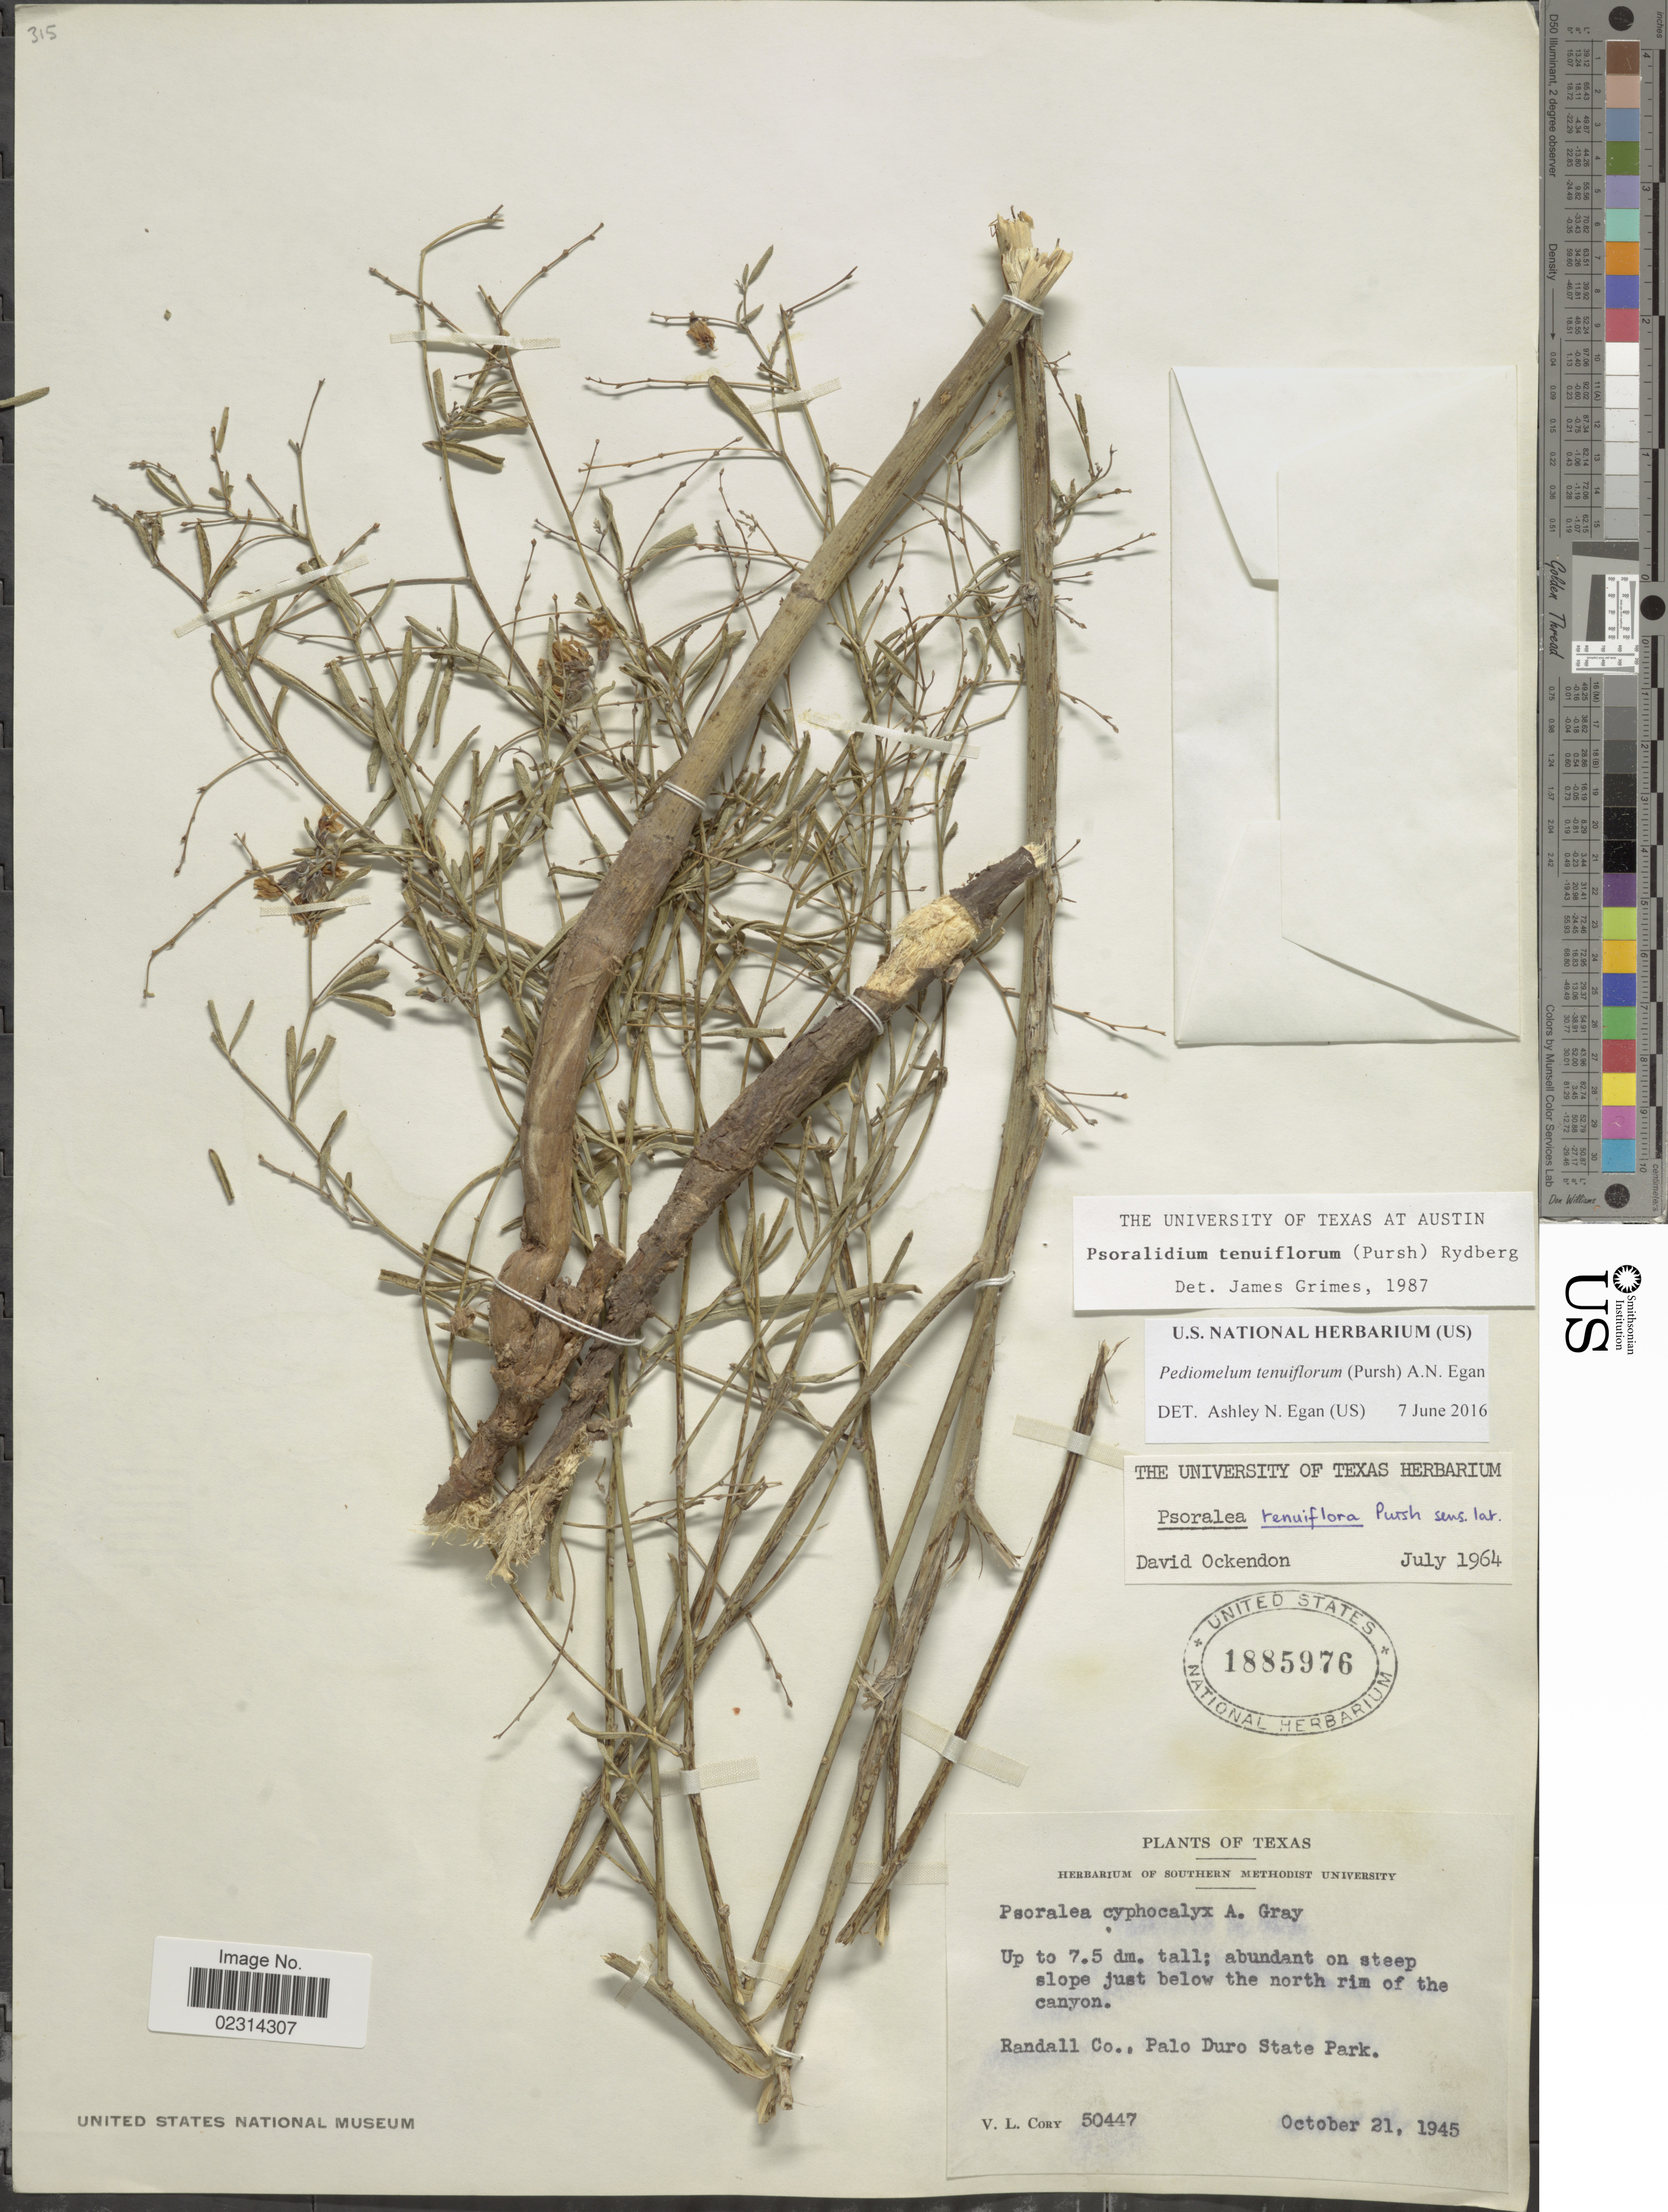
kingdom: Plantae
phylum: Tracheophyta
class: Magnoliopsida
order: Fabales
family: Fabaceae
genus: Psoralidium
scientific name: Psoralidium tenuiflorum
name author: (Pursh) Rydb.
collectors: V. Cory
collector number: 50447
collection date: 1945-10-21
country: United States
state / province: Texas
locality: Randall Co., Palo Duro State Park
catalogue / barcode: US 1885976